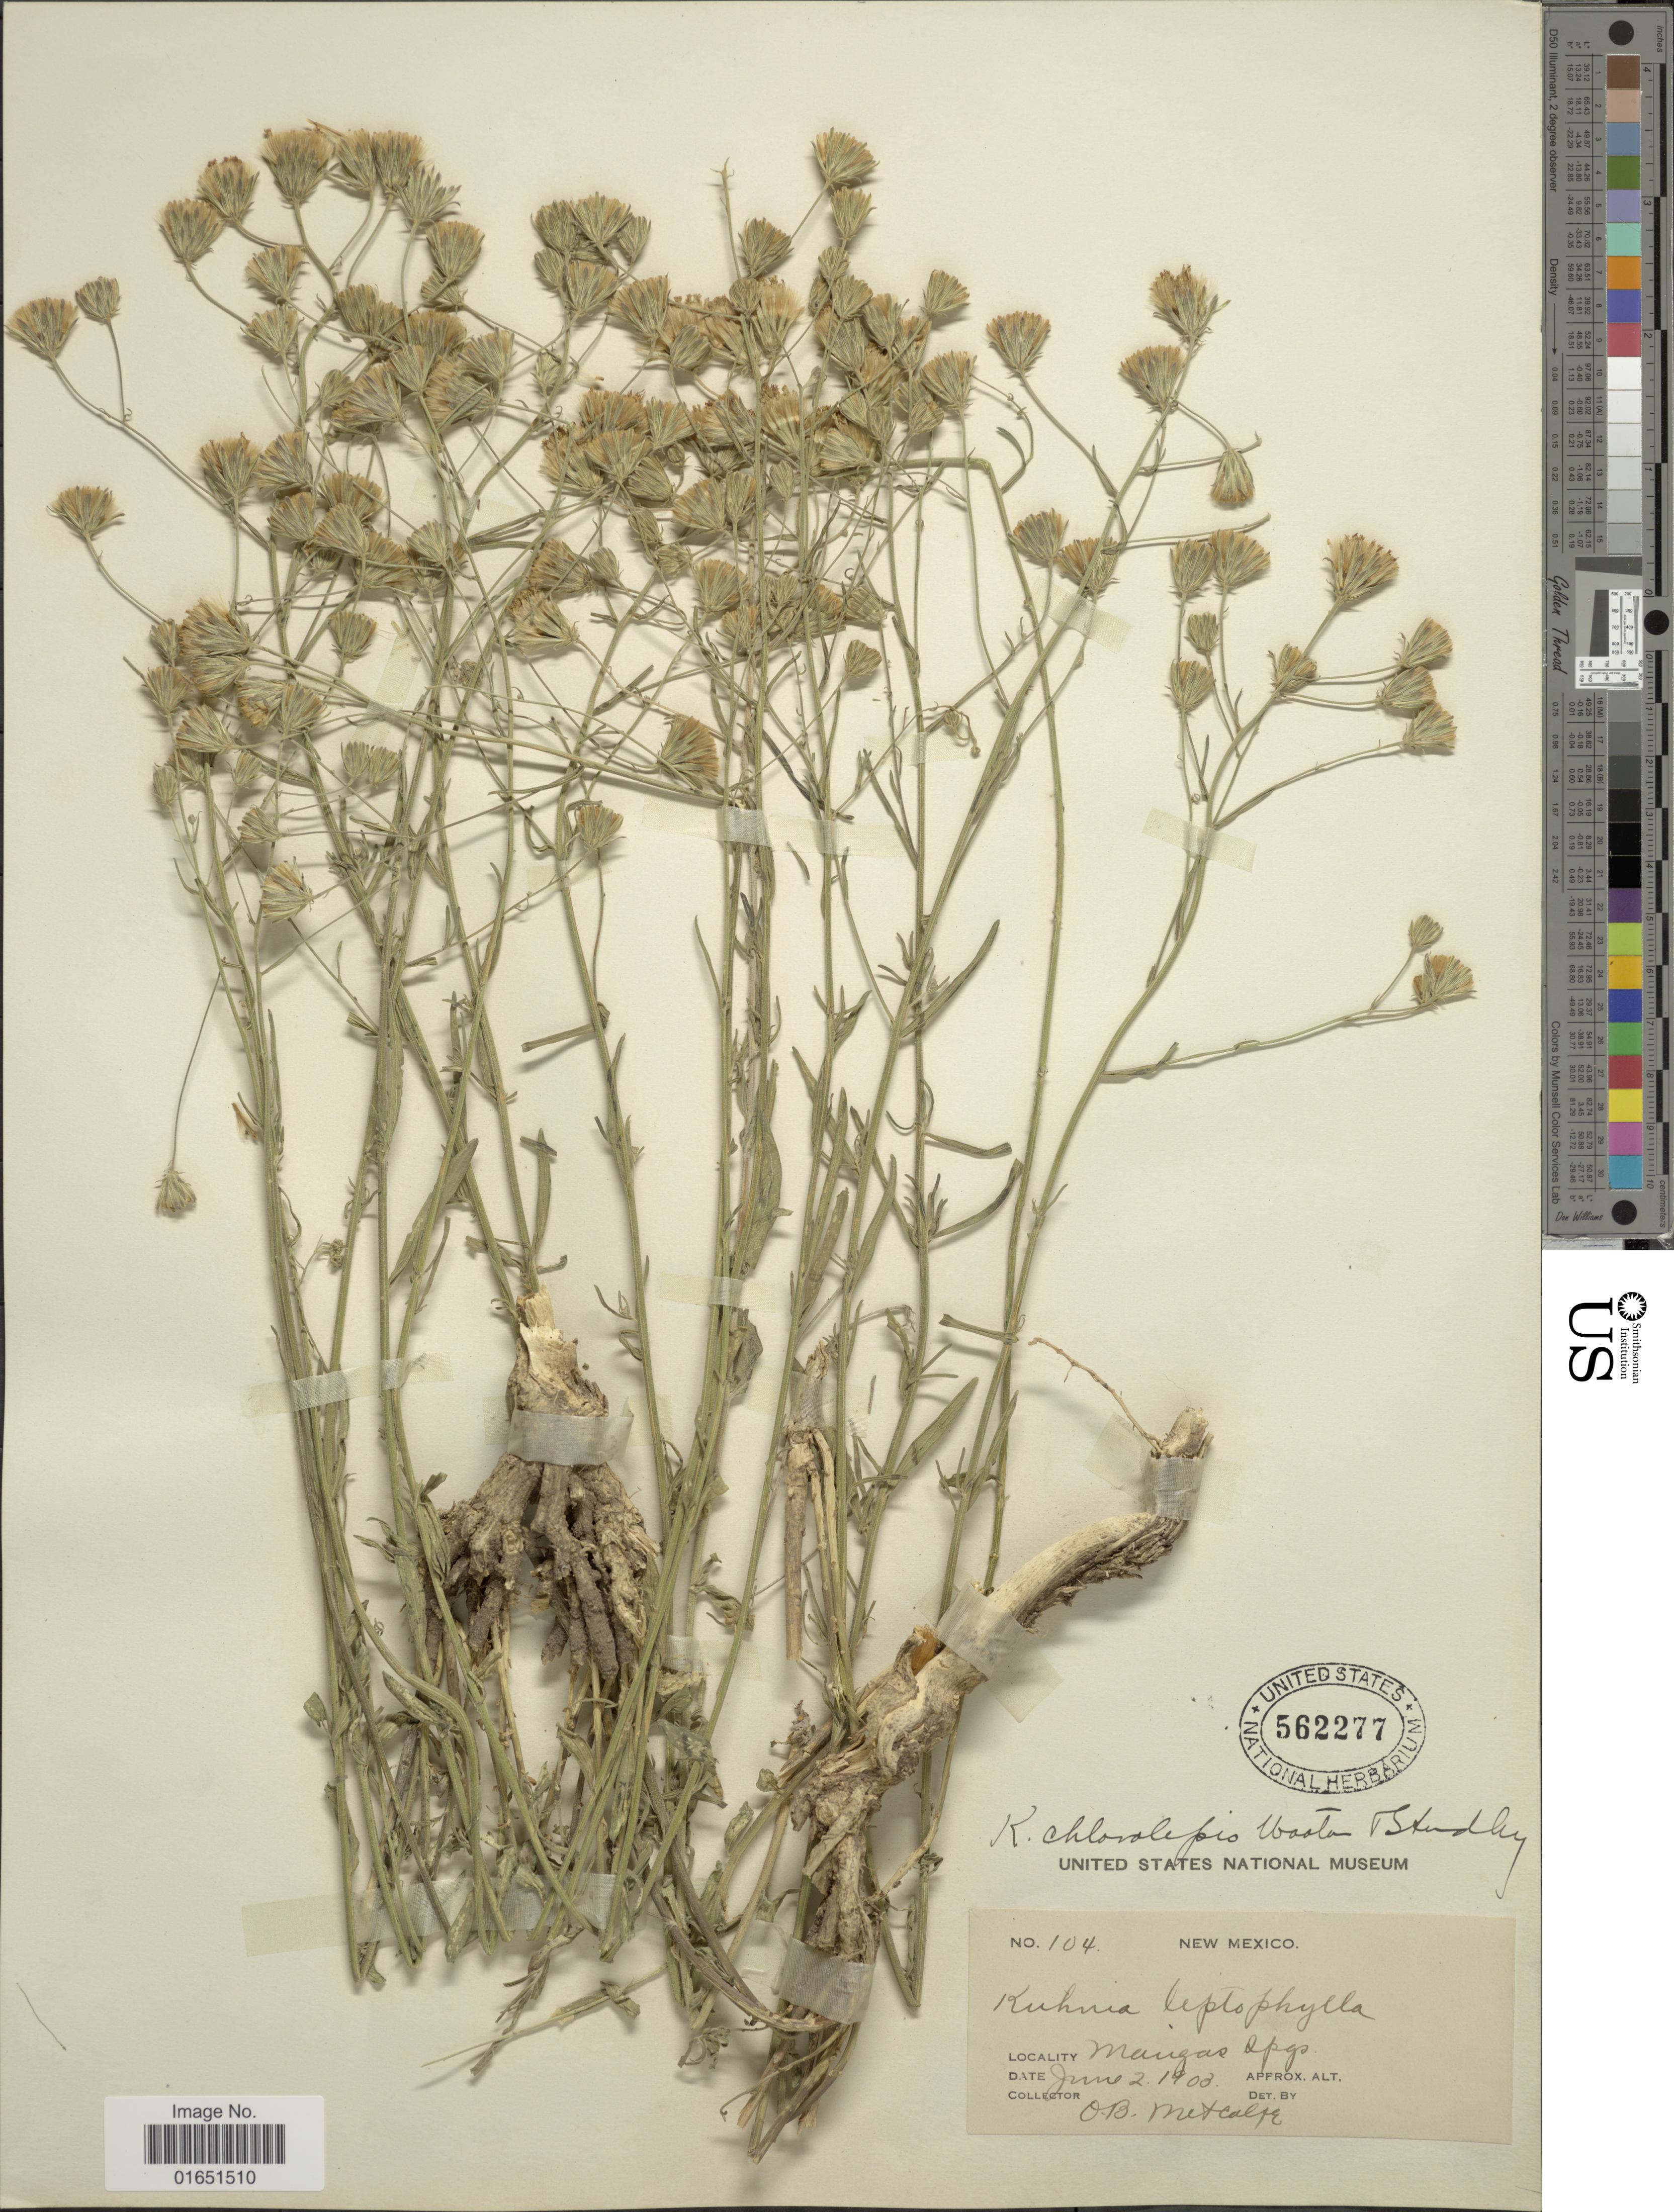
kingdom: Plantae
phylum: Tracheophyta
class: Magnoliopsida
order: Asterales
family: Asteraceae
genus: Brickellia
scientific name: Brickellia rosmarinifolia var. chlorolepis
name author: (Wooton & Standl.) W.A. Weber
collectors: O. Metcalf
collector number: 104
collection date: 1900-06-02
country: United States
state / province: New Mexico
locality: Mangas Spgs. [Mangas Springs]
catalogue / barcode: US 562277